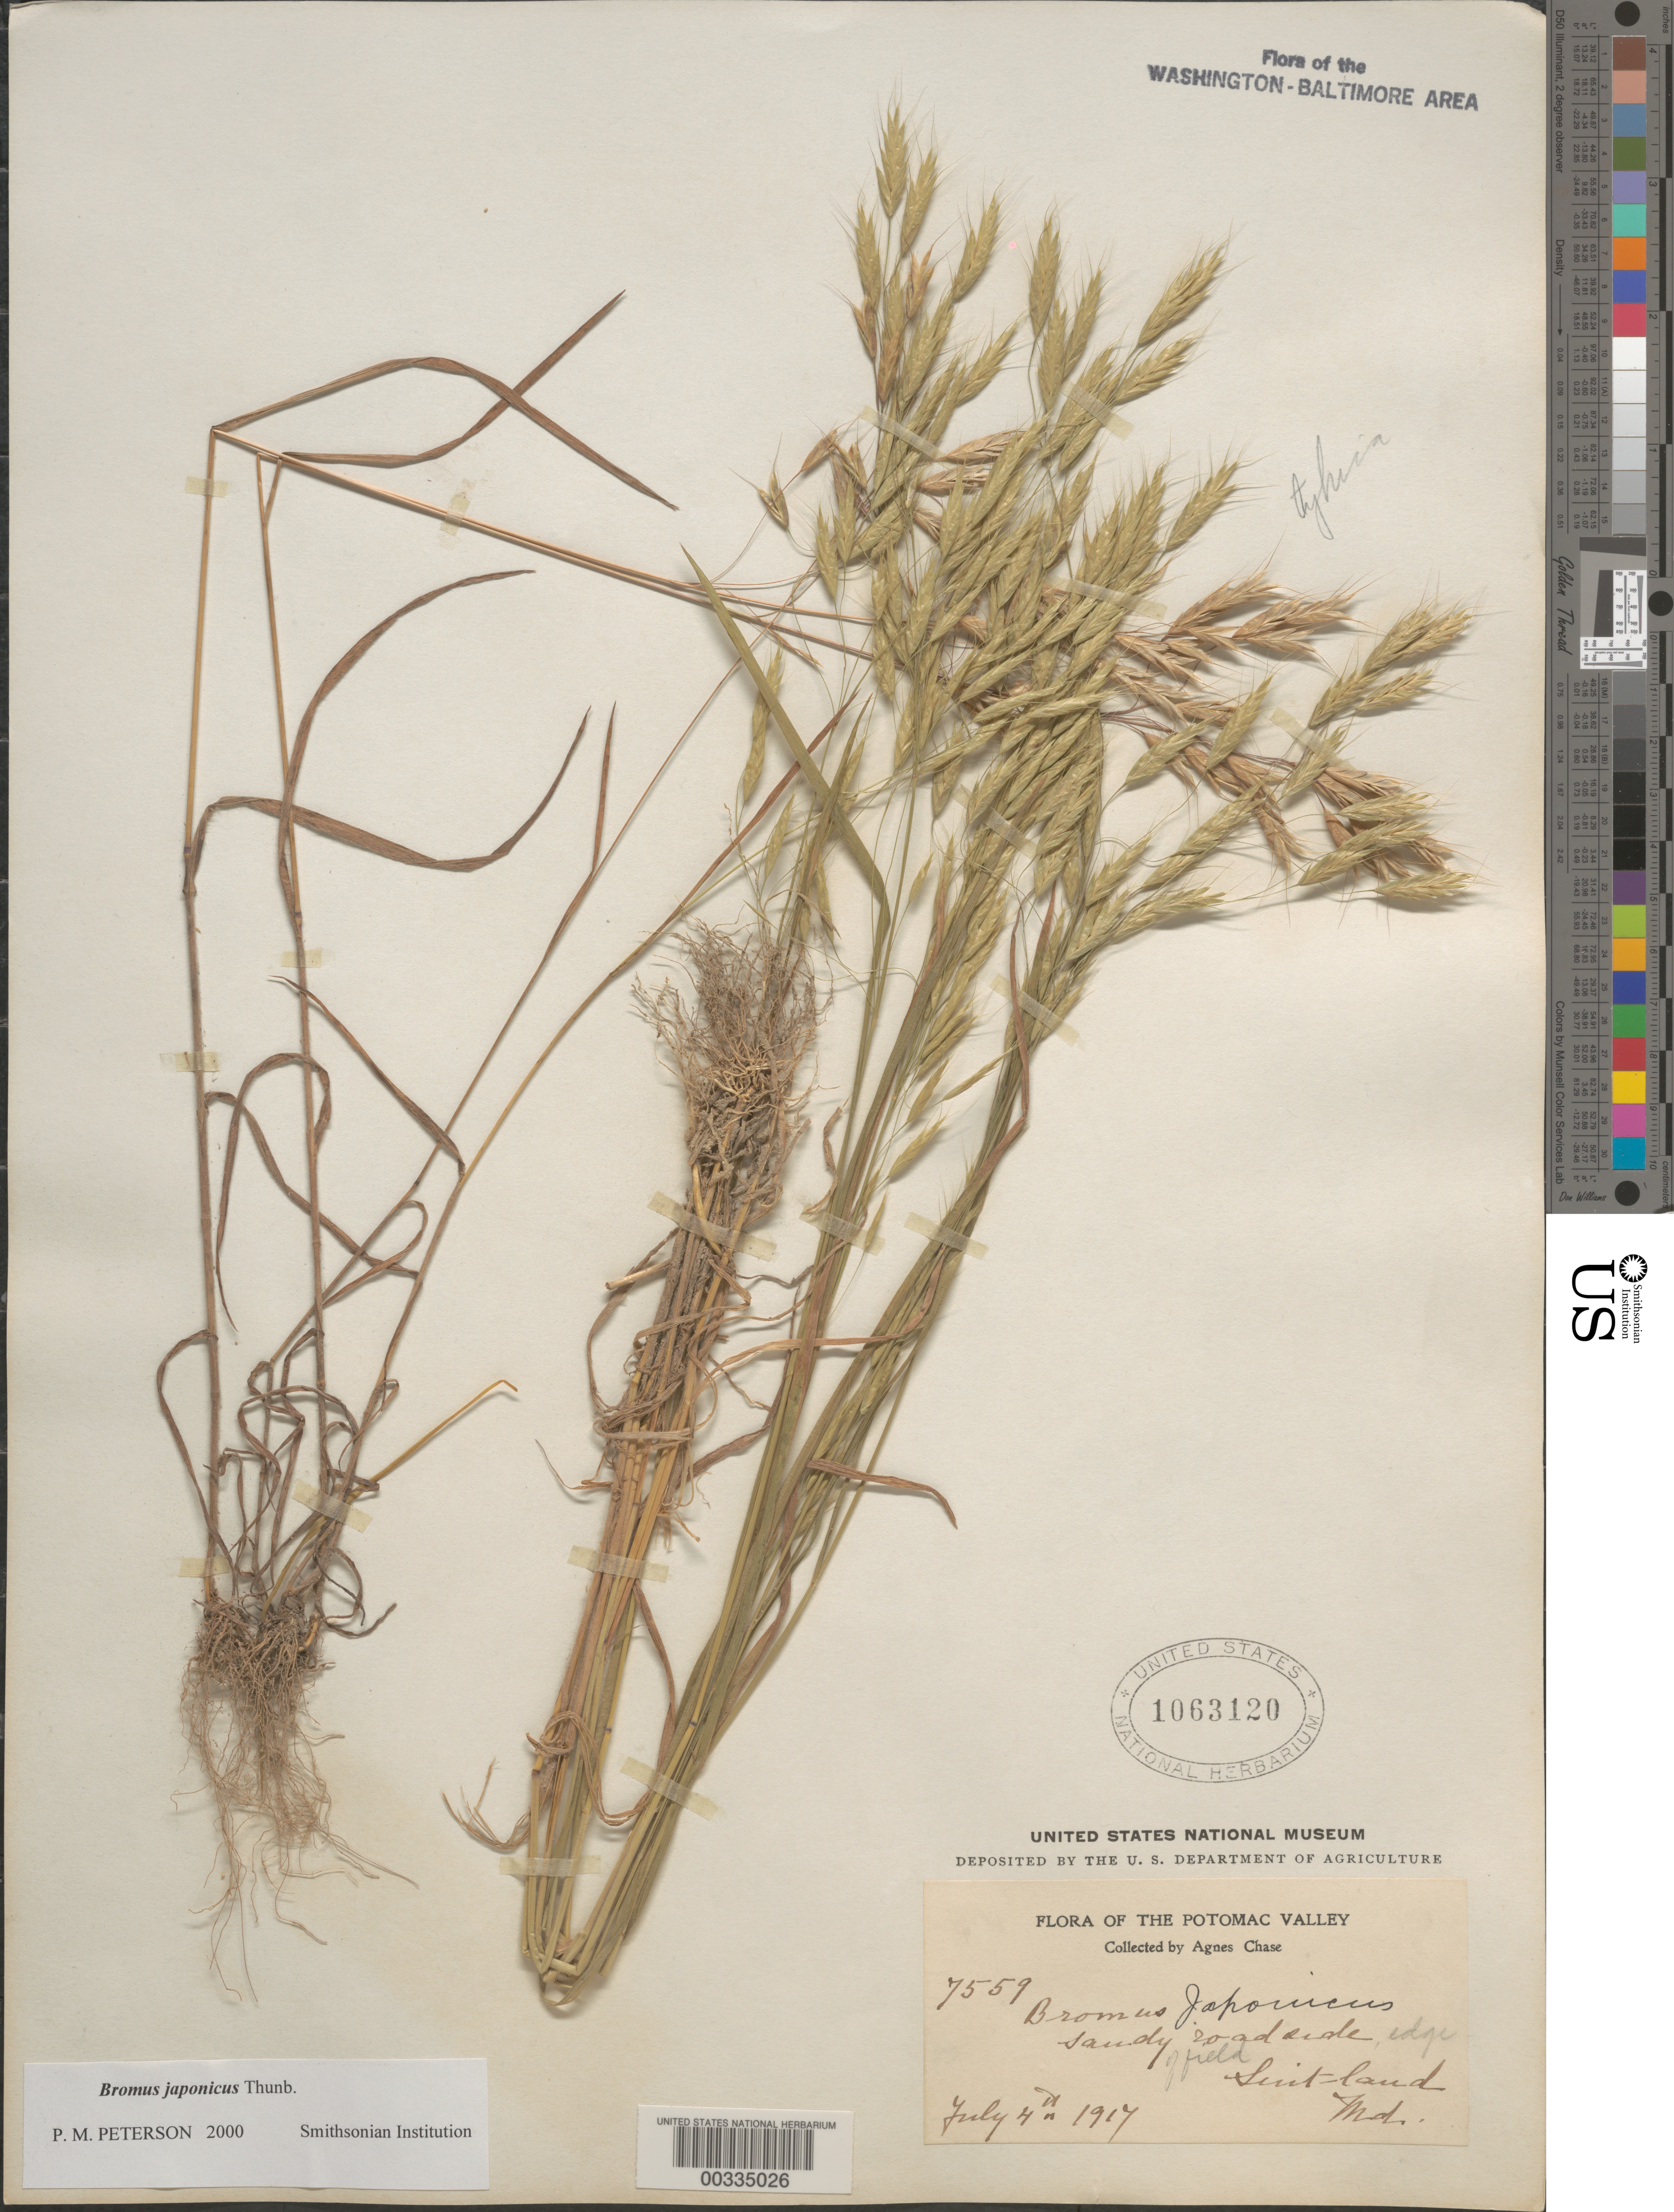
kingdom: Plantae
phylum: Tracheophyta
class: Liliopsida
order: Poales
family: Poaceae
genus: Bromus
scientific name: Bromus japonicus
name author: Houtt.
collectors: A. Chase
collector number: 7559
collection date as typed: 04 Jul 1917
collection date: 1917-07-04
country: United States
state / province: Maryland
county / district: Prince George's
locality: Suitland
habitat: Sandy roadside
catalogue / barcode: US 1063120